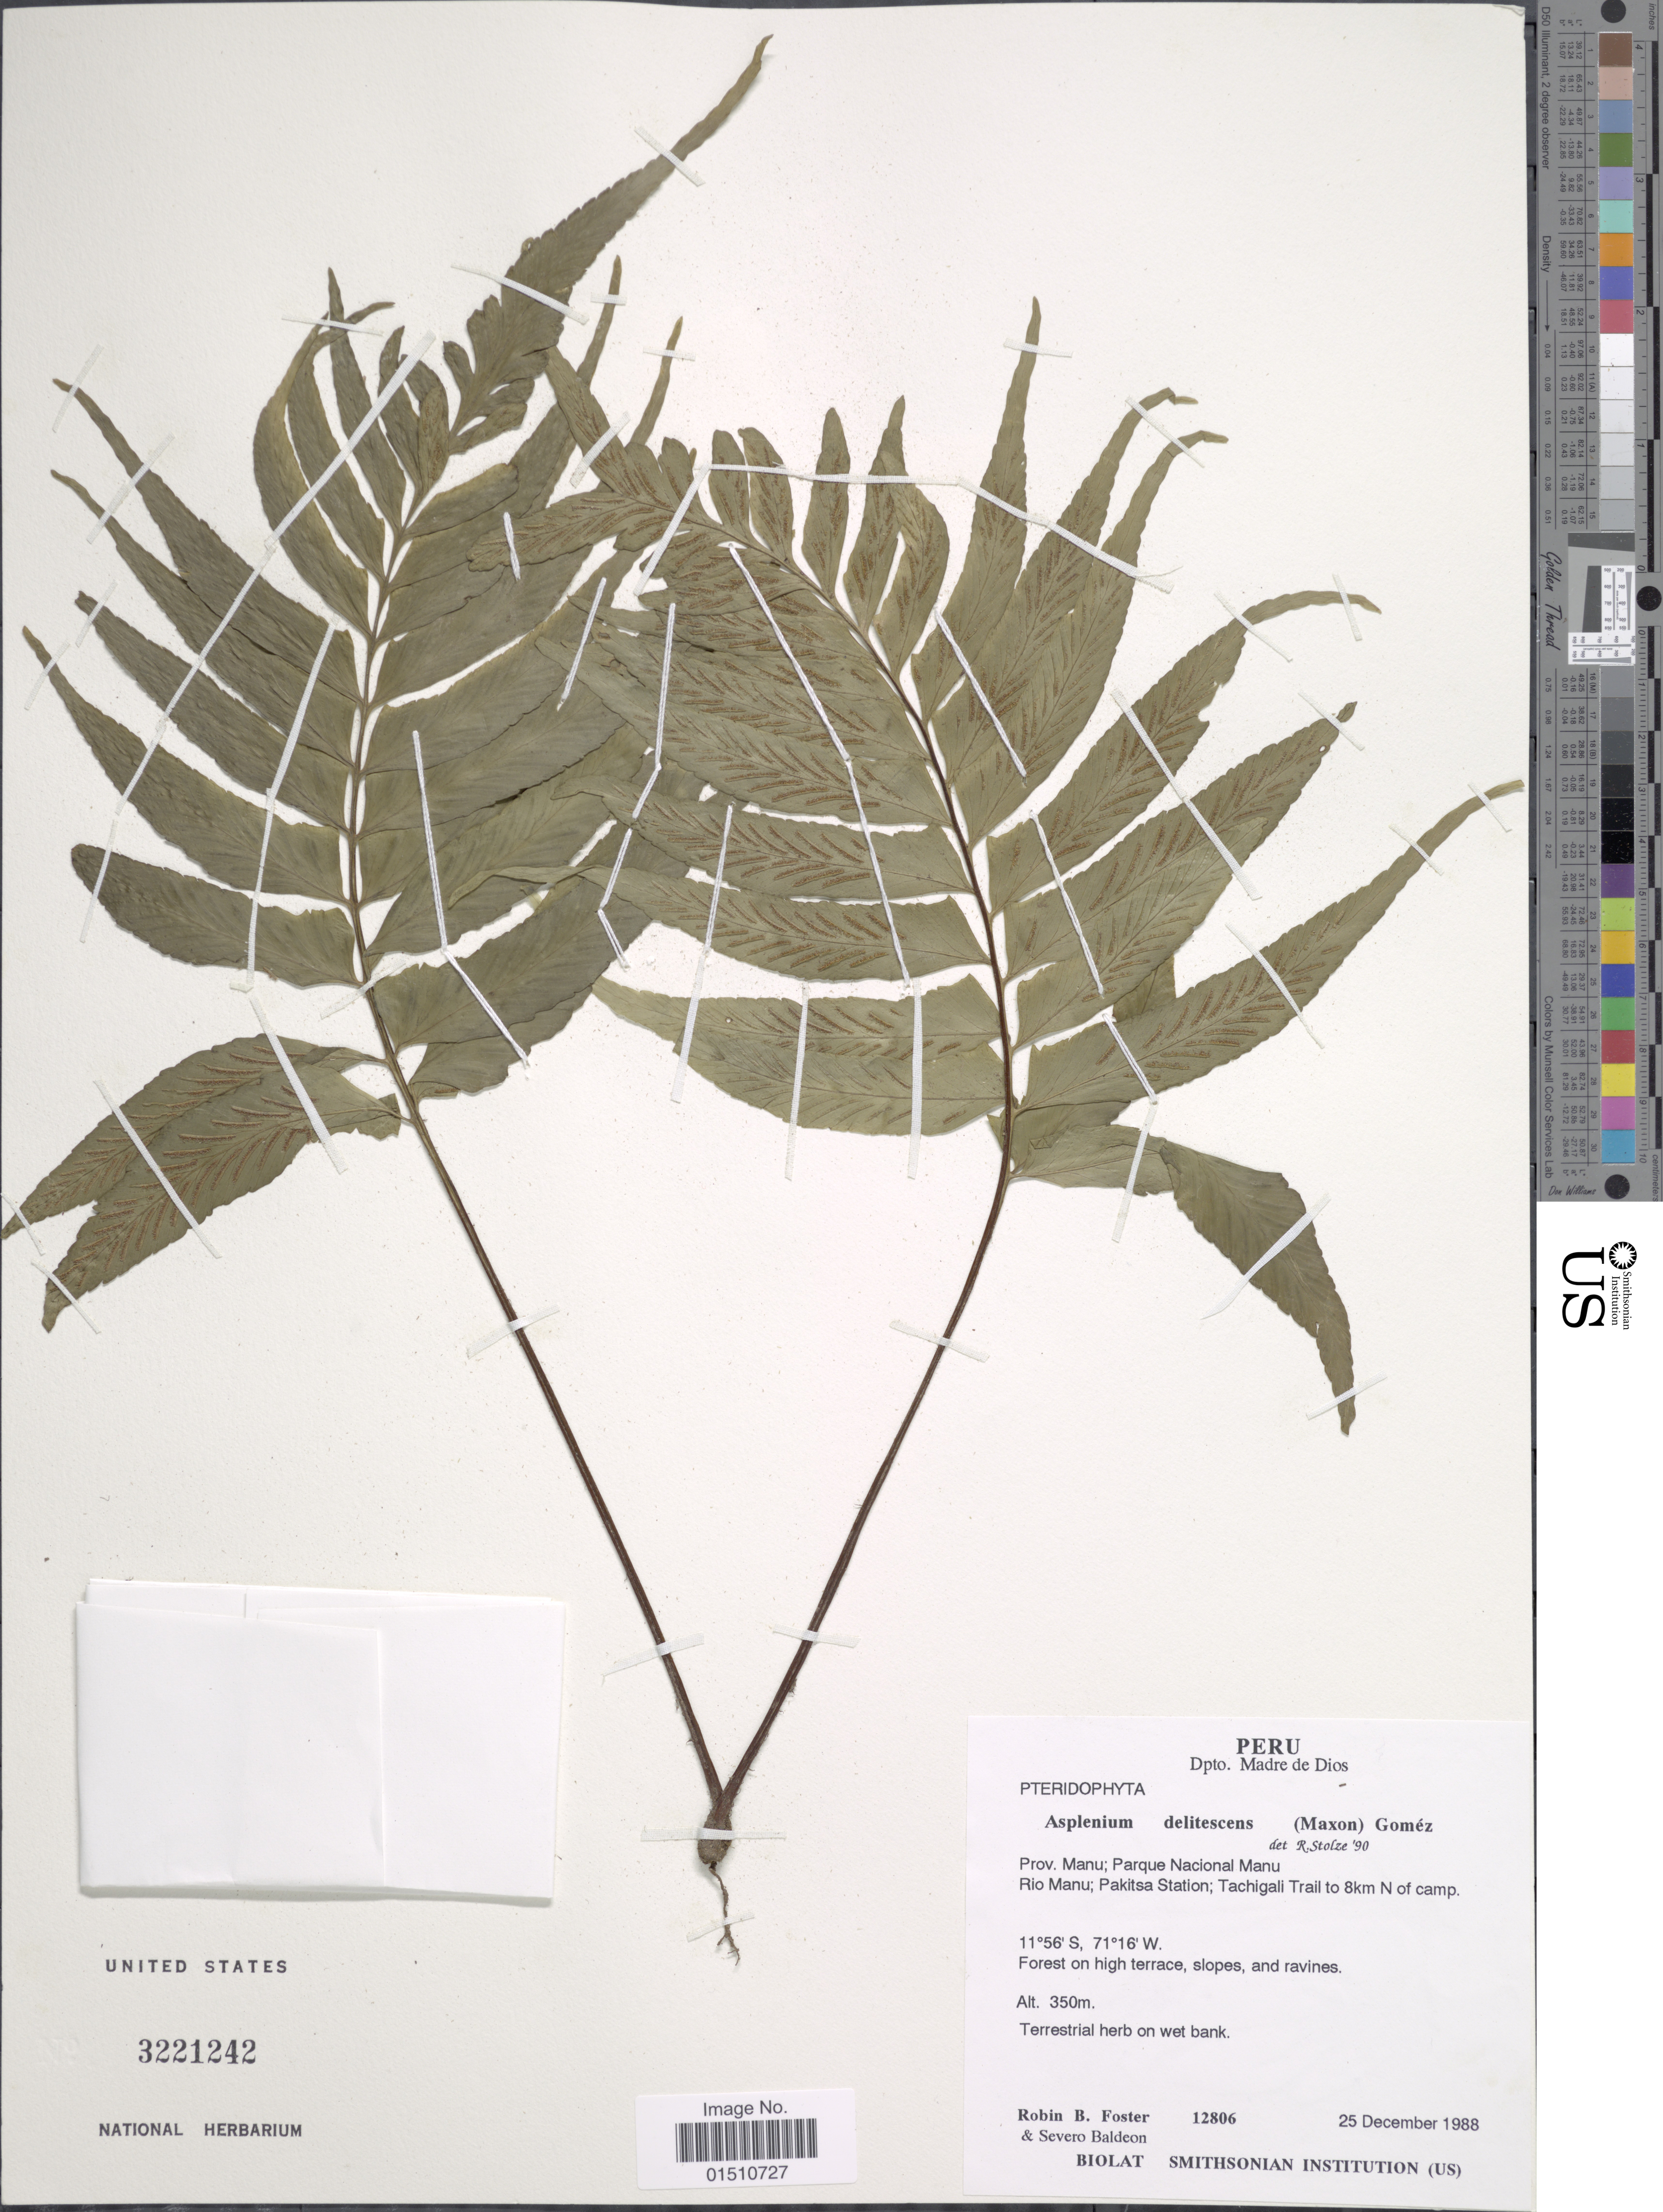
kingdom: Plantae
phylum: Tracheophyta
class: Polypodiopsida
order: Polypodiales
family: Aspleniaceae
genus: Asplenium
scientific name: Asplenium delitescens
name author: (Maxon) L.D. Gómez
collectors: R. B. Foster & S. Baldeon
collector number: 12806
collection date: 1988-12-25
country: Peru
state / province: Madre de Dios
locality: Peru, Dpto. Madre de Dios, Prov. Manu; Parque Nacional Manu Rio Manu; Pakitsa Station; Tachigali Trail to 8km N of camp.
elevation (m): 350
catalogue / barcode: US 3221242